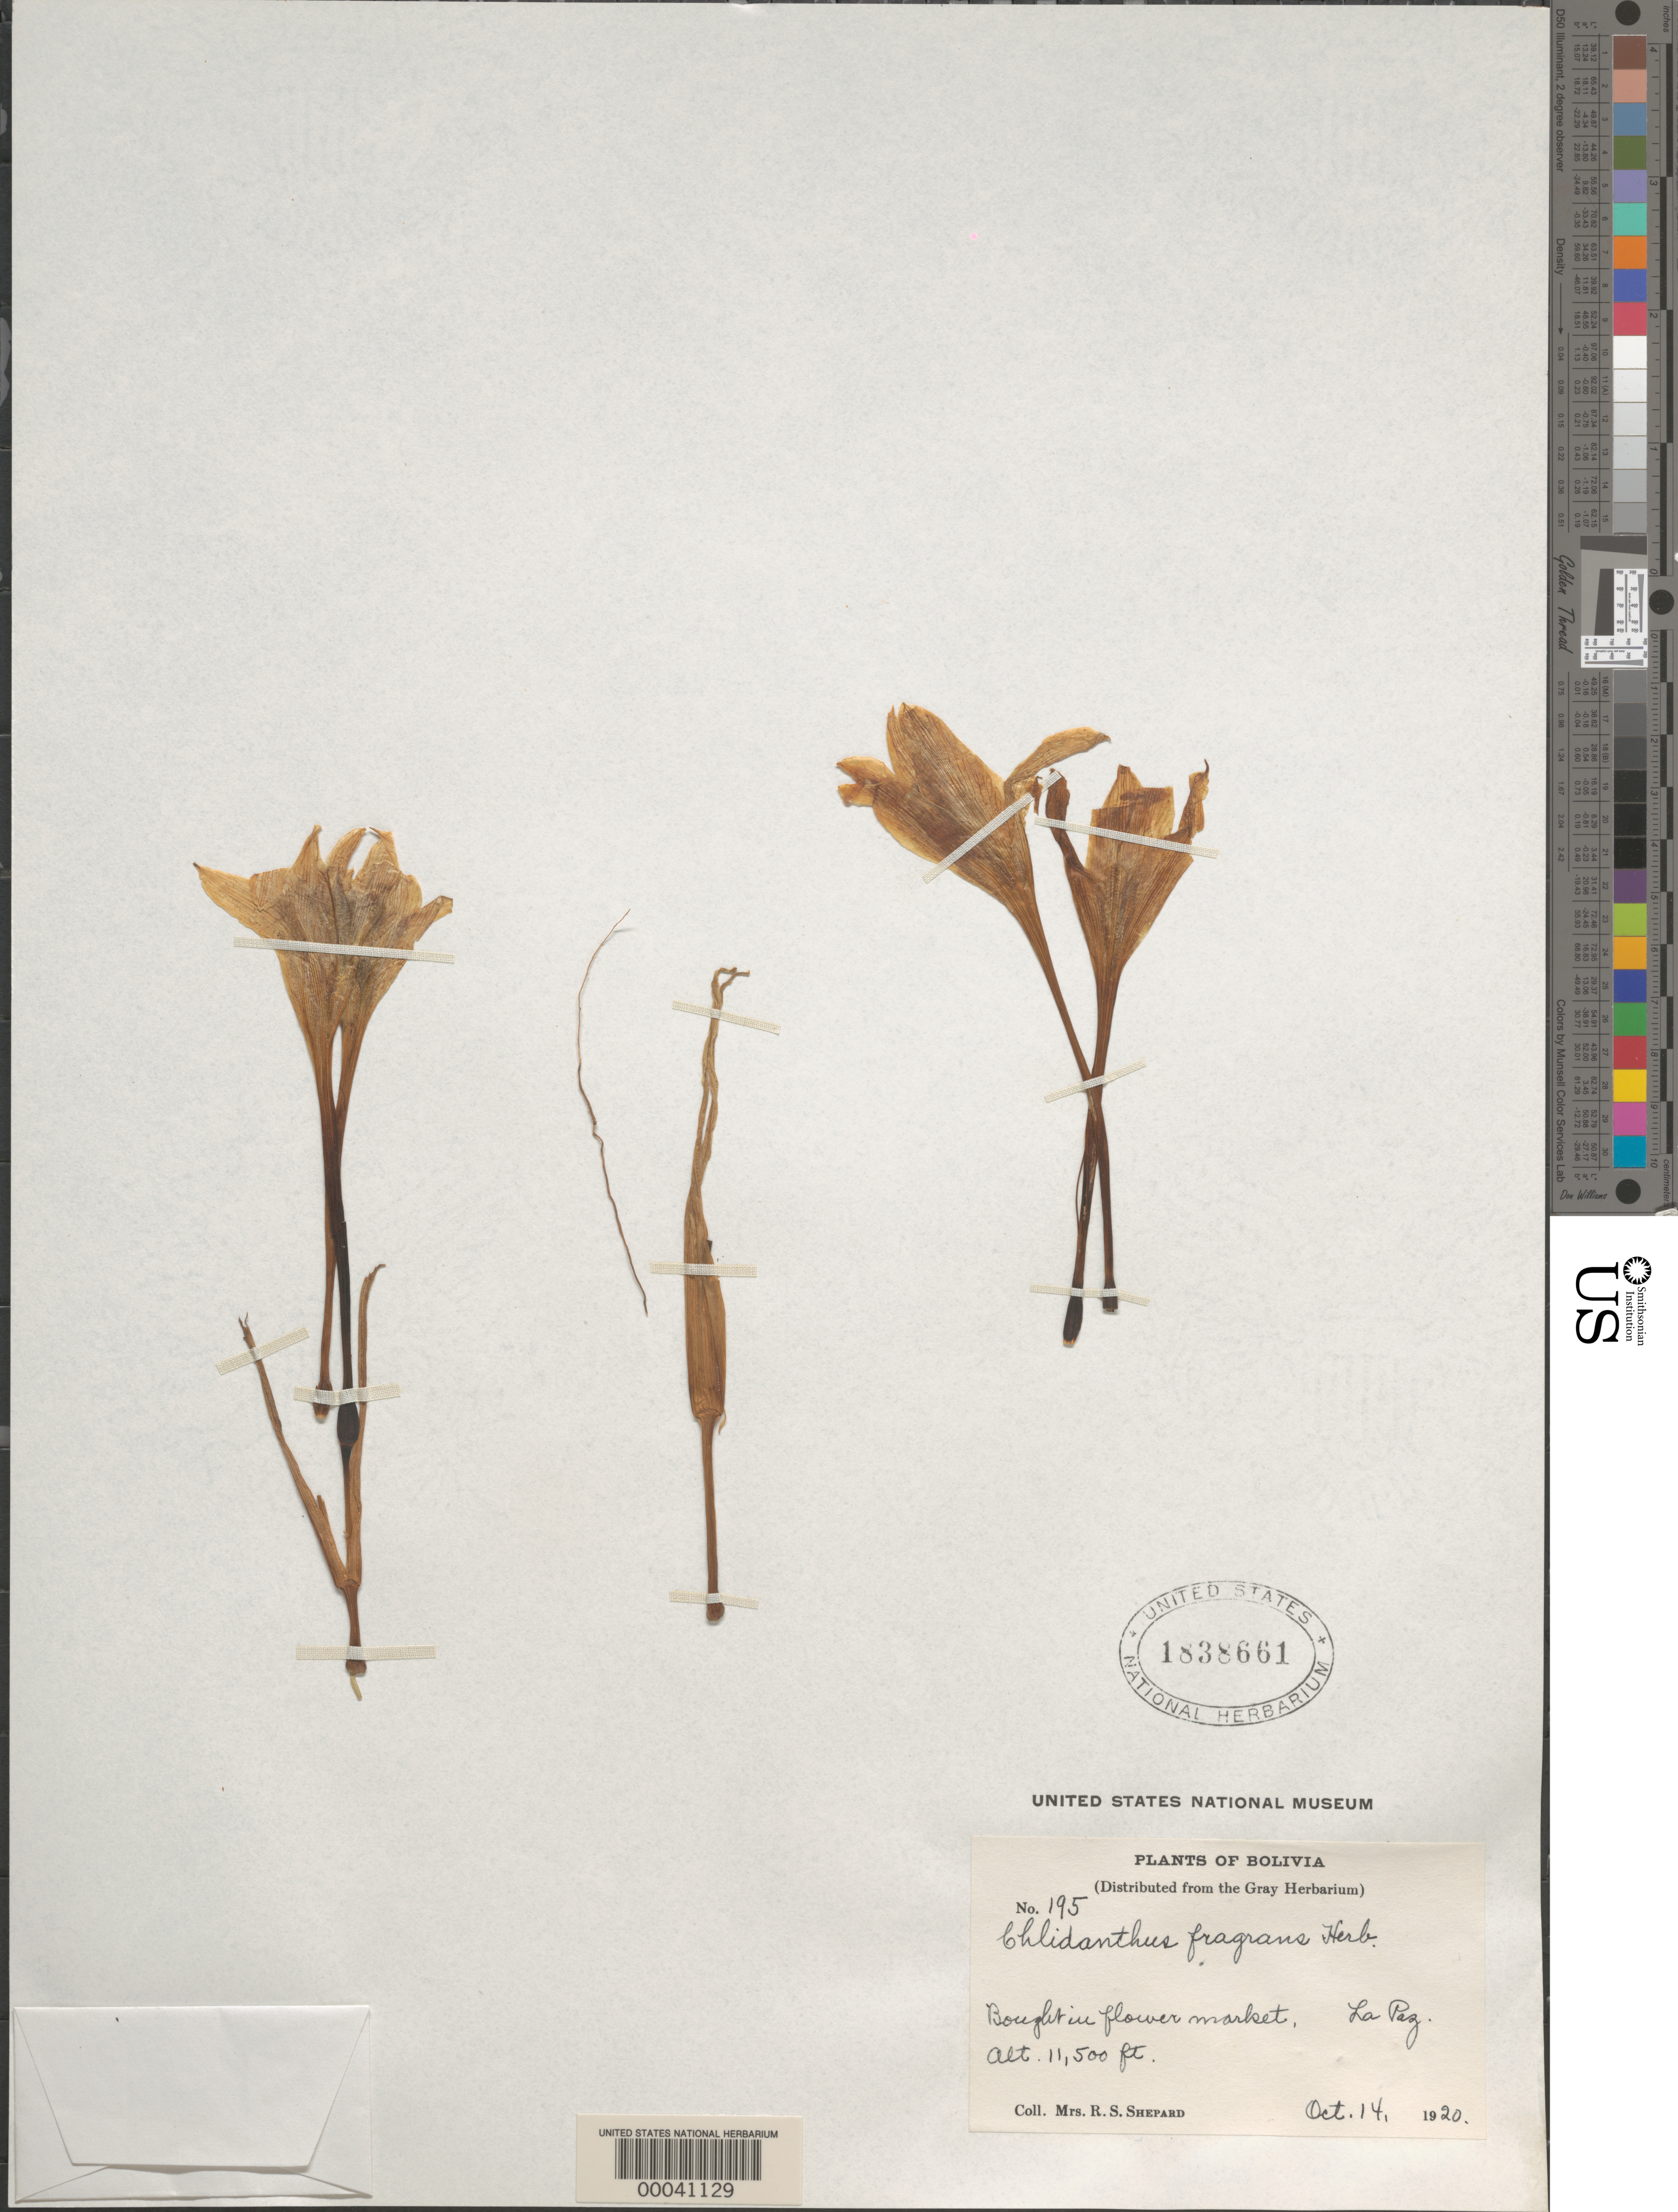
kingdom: Plantae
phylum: Tracheophyta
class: Liliopsida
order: Asparagales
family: Amaryllidaceae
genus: Chlidanthus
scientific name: Chlidanthus fragrans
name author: Herb.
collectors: R. Shepard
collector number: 195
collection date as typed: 14 Oct 1920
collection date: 1920-10-14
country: Bolivia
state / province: La Paz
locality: La Paz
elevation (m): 3505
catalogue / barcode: US 1838661